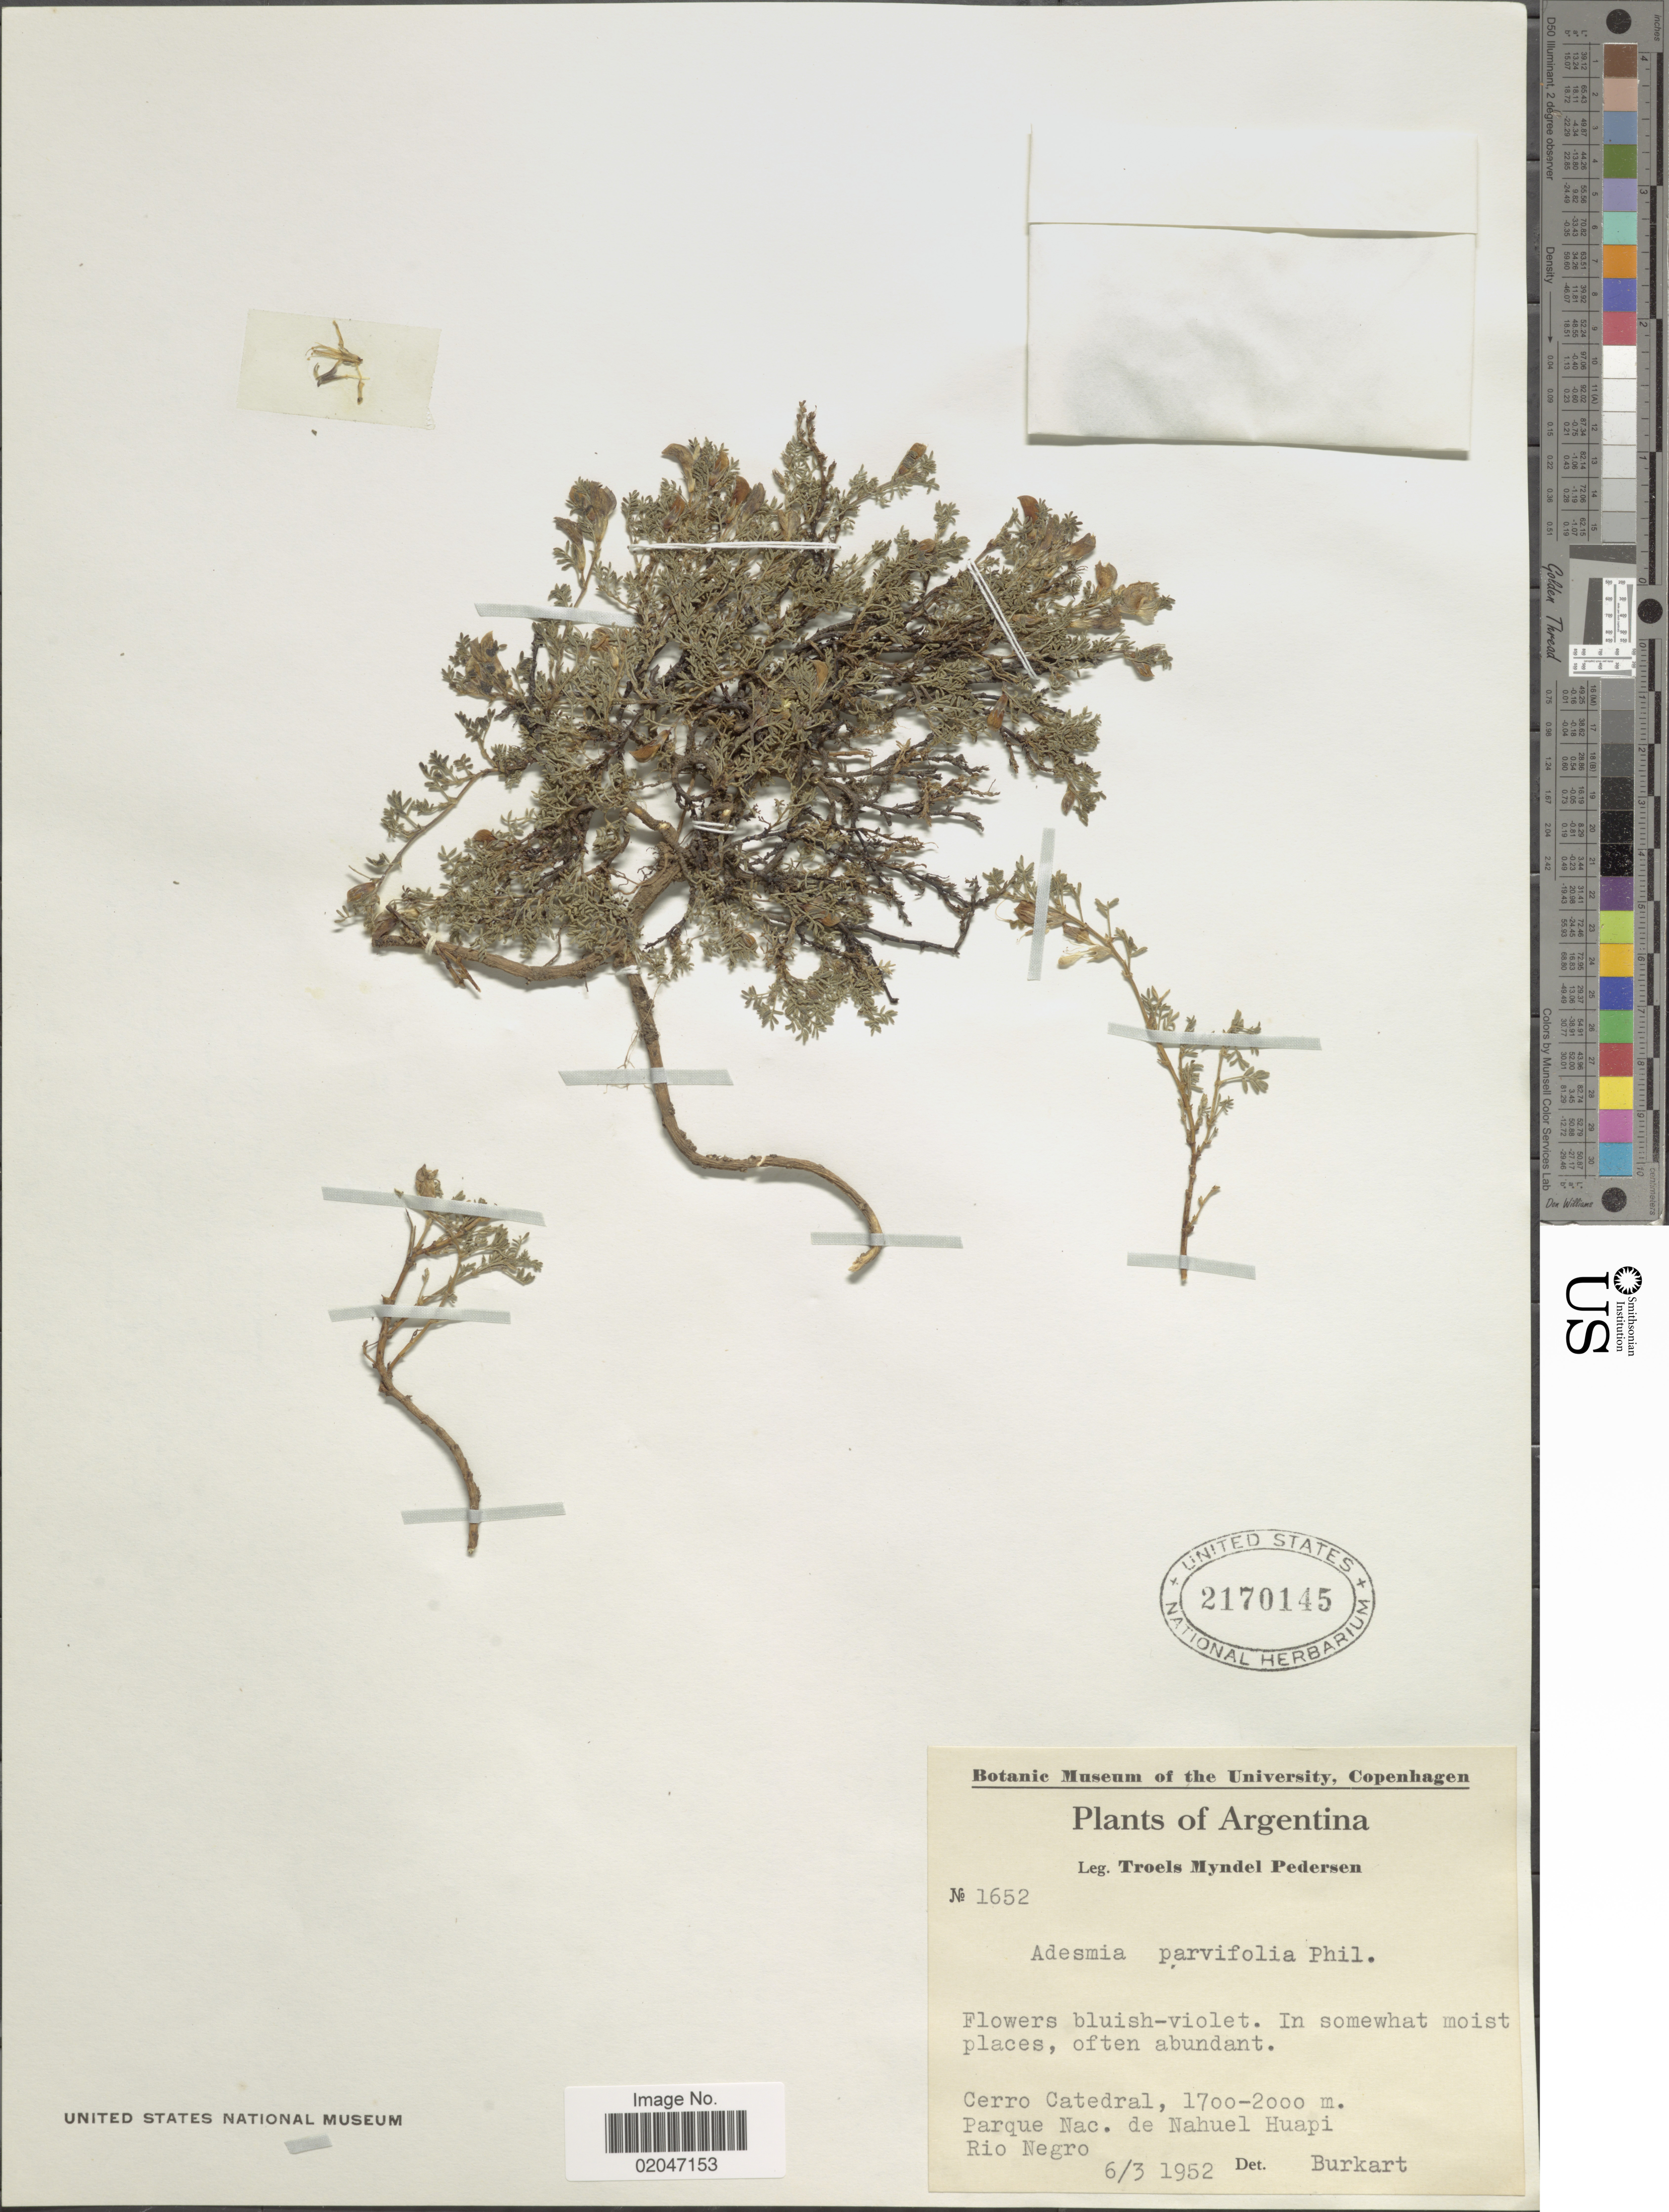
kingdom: Plantae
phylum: Tracheophyta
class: Magnoliopsida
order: Fabales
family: Fabaceae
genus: Adesmia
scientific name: Adesmia parvifolia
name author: Phil.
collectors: T. Pederson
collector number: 1652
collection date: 1952-03-06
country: Argentina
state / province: Rio Negro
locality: Cerro Catedral, Parque Nac de Nahuel Huapi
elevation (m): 1700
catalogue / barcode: US 2170145